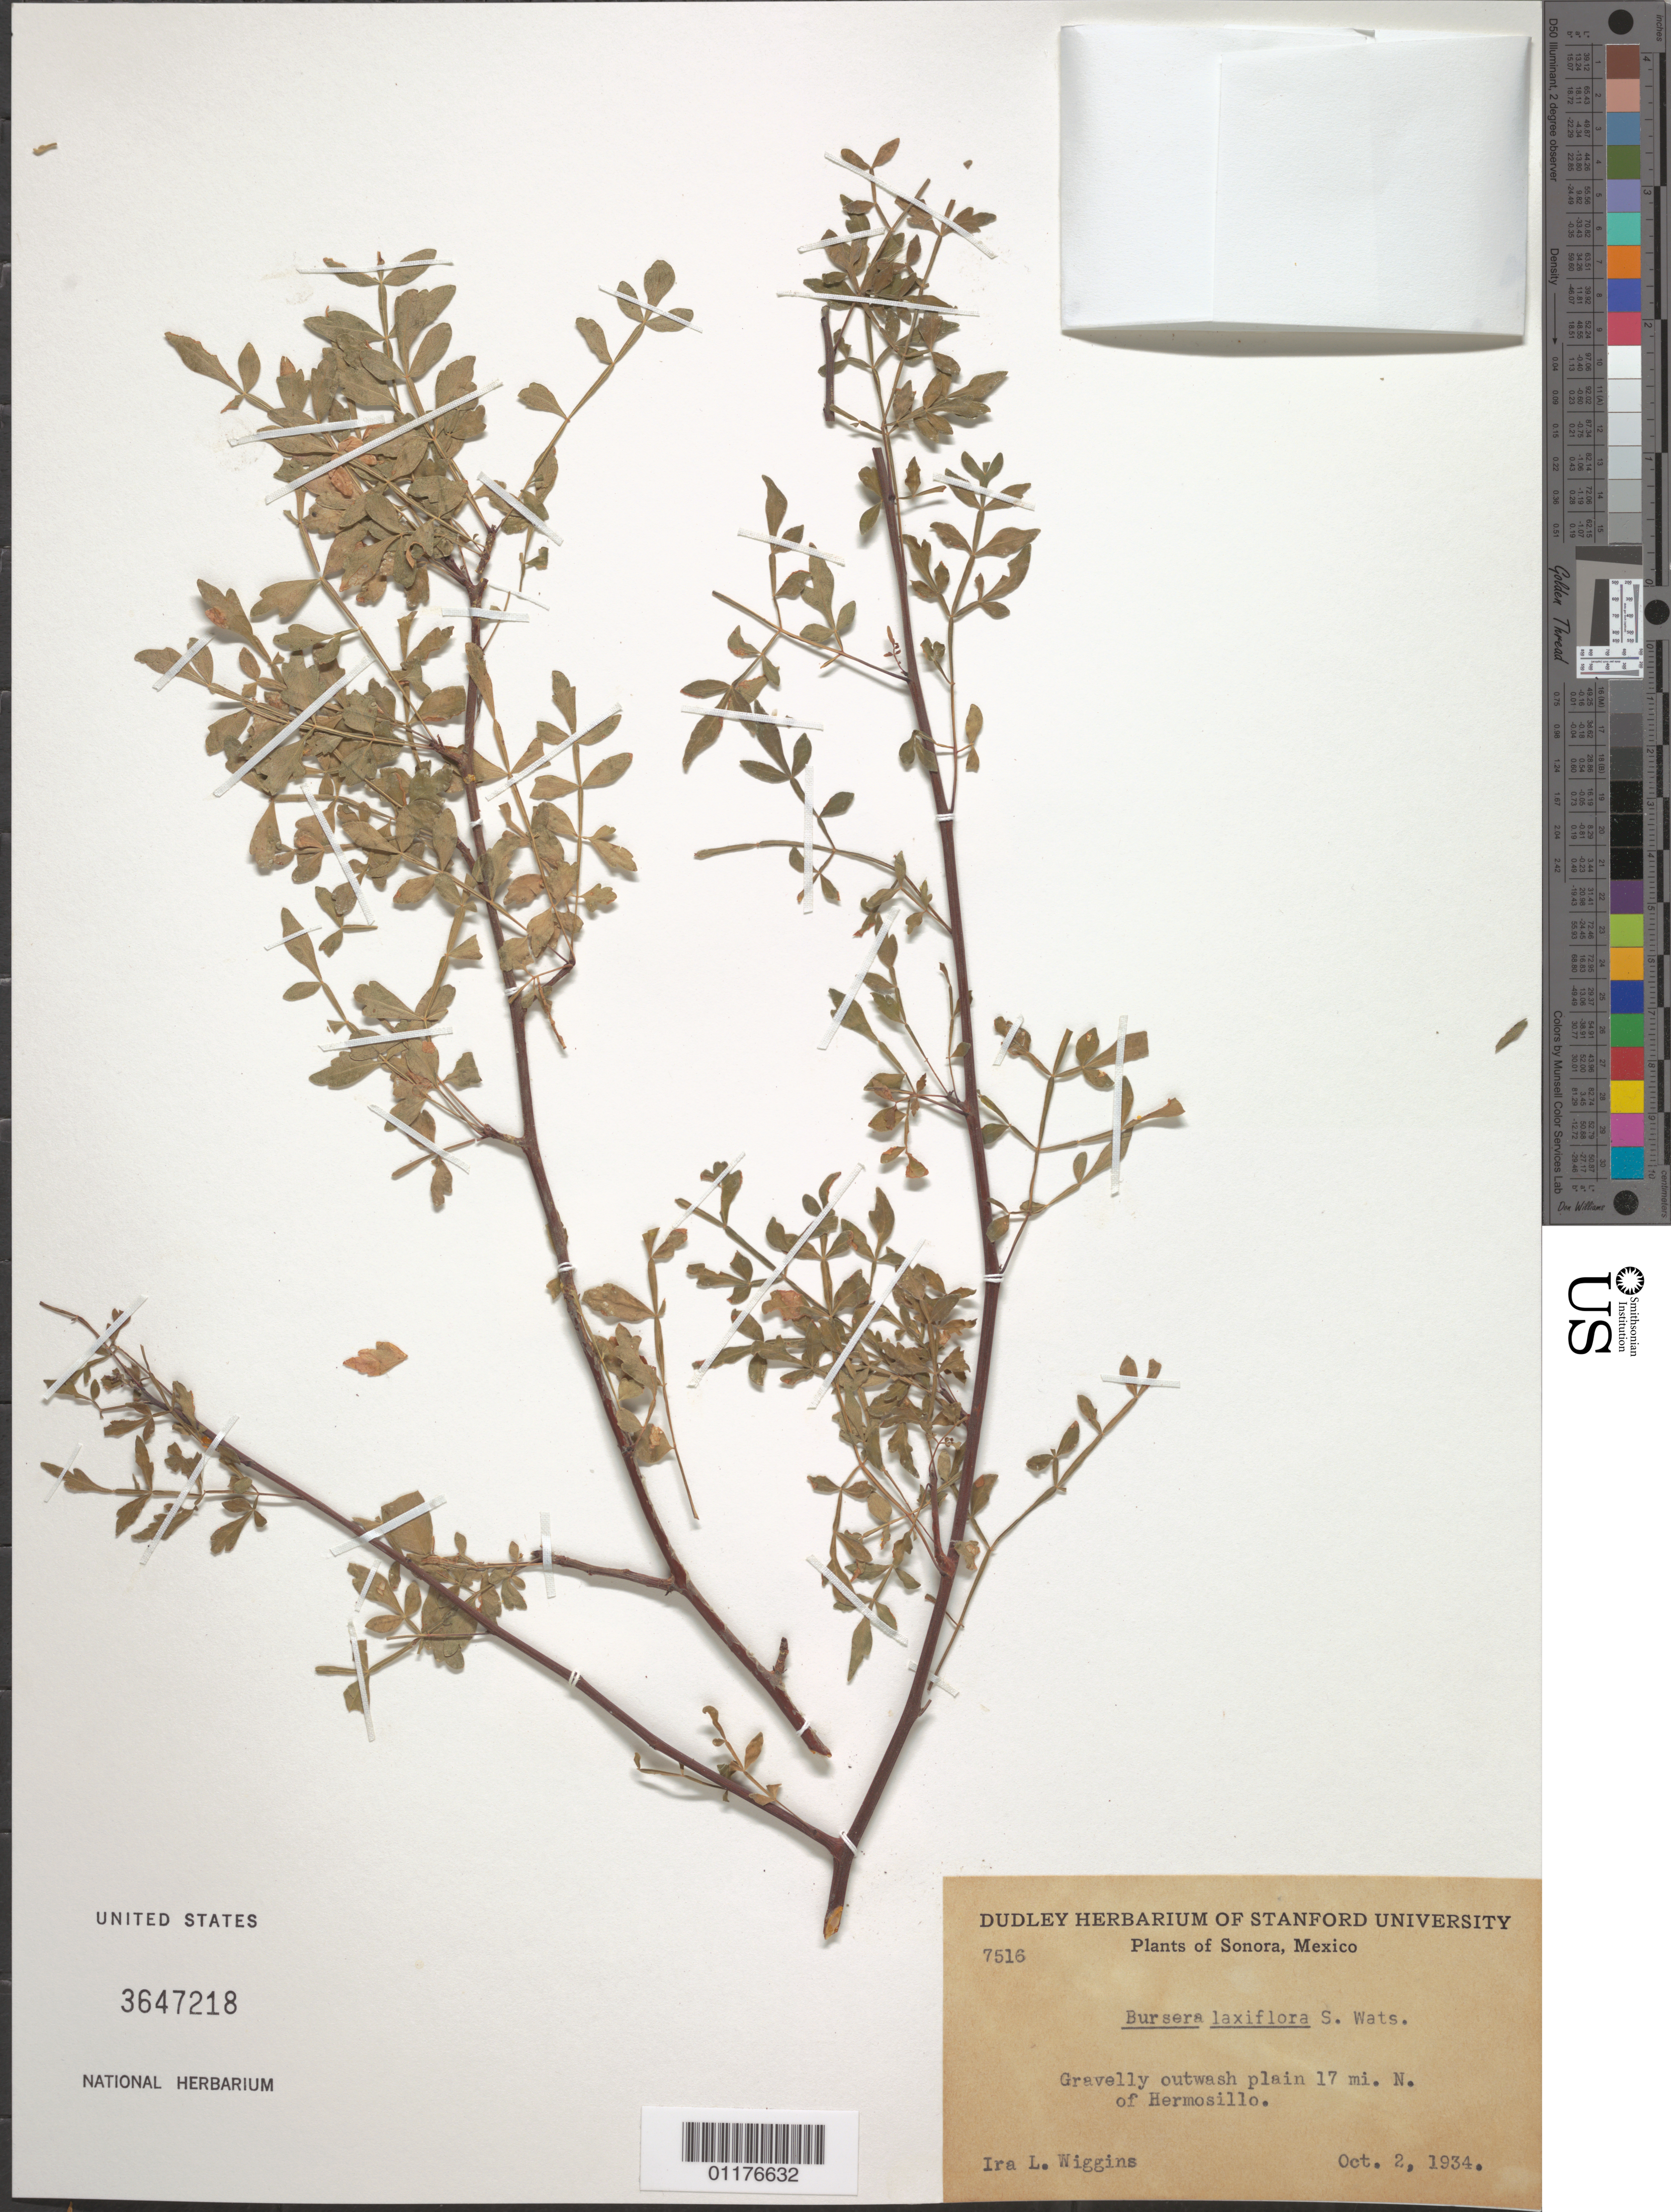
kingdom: Plantae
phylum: Tracheophyta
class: Magnoliopsida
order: Sapindales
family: Burseraceae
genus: Bursera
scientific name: Bursera laxiflora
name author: S. Watson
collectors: I. L. Wiggins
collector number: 7516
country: Mexico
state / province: Sonora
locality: N of Hermosillo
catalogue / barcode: US 3647218